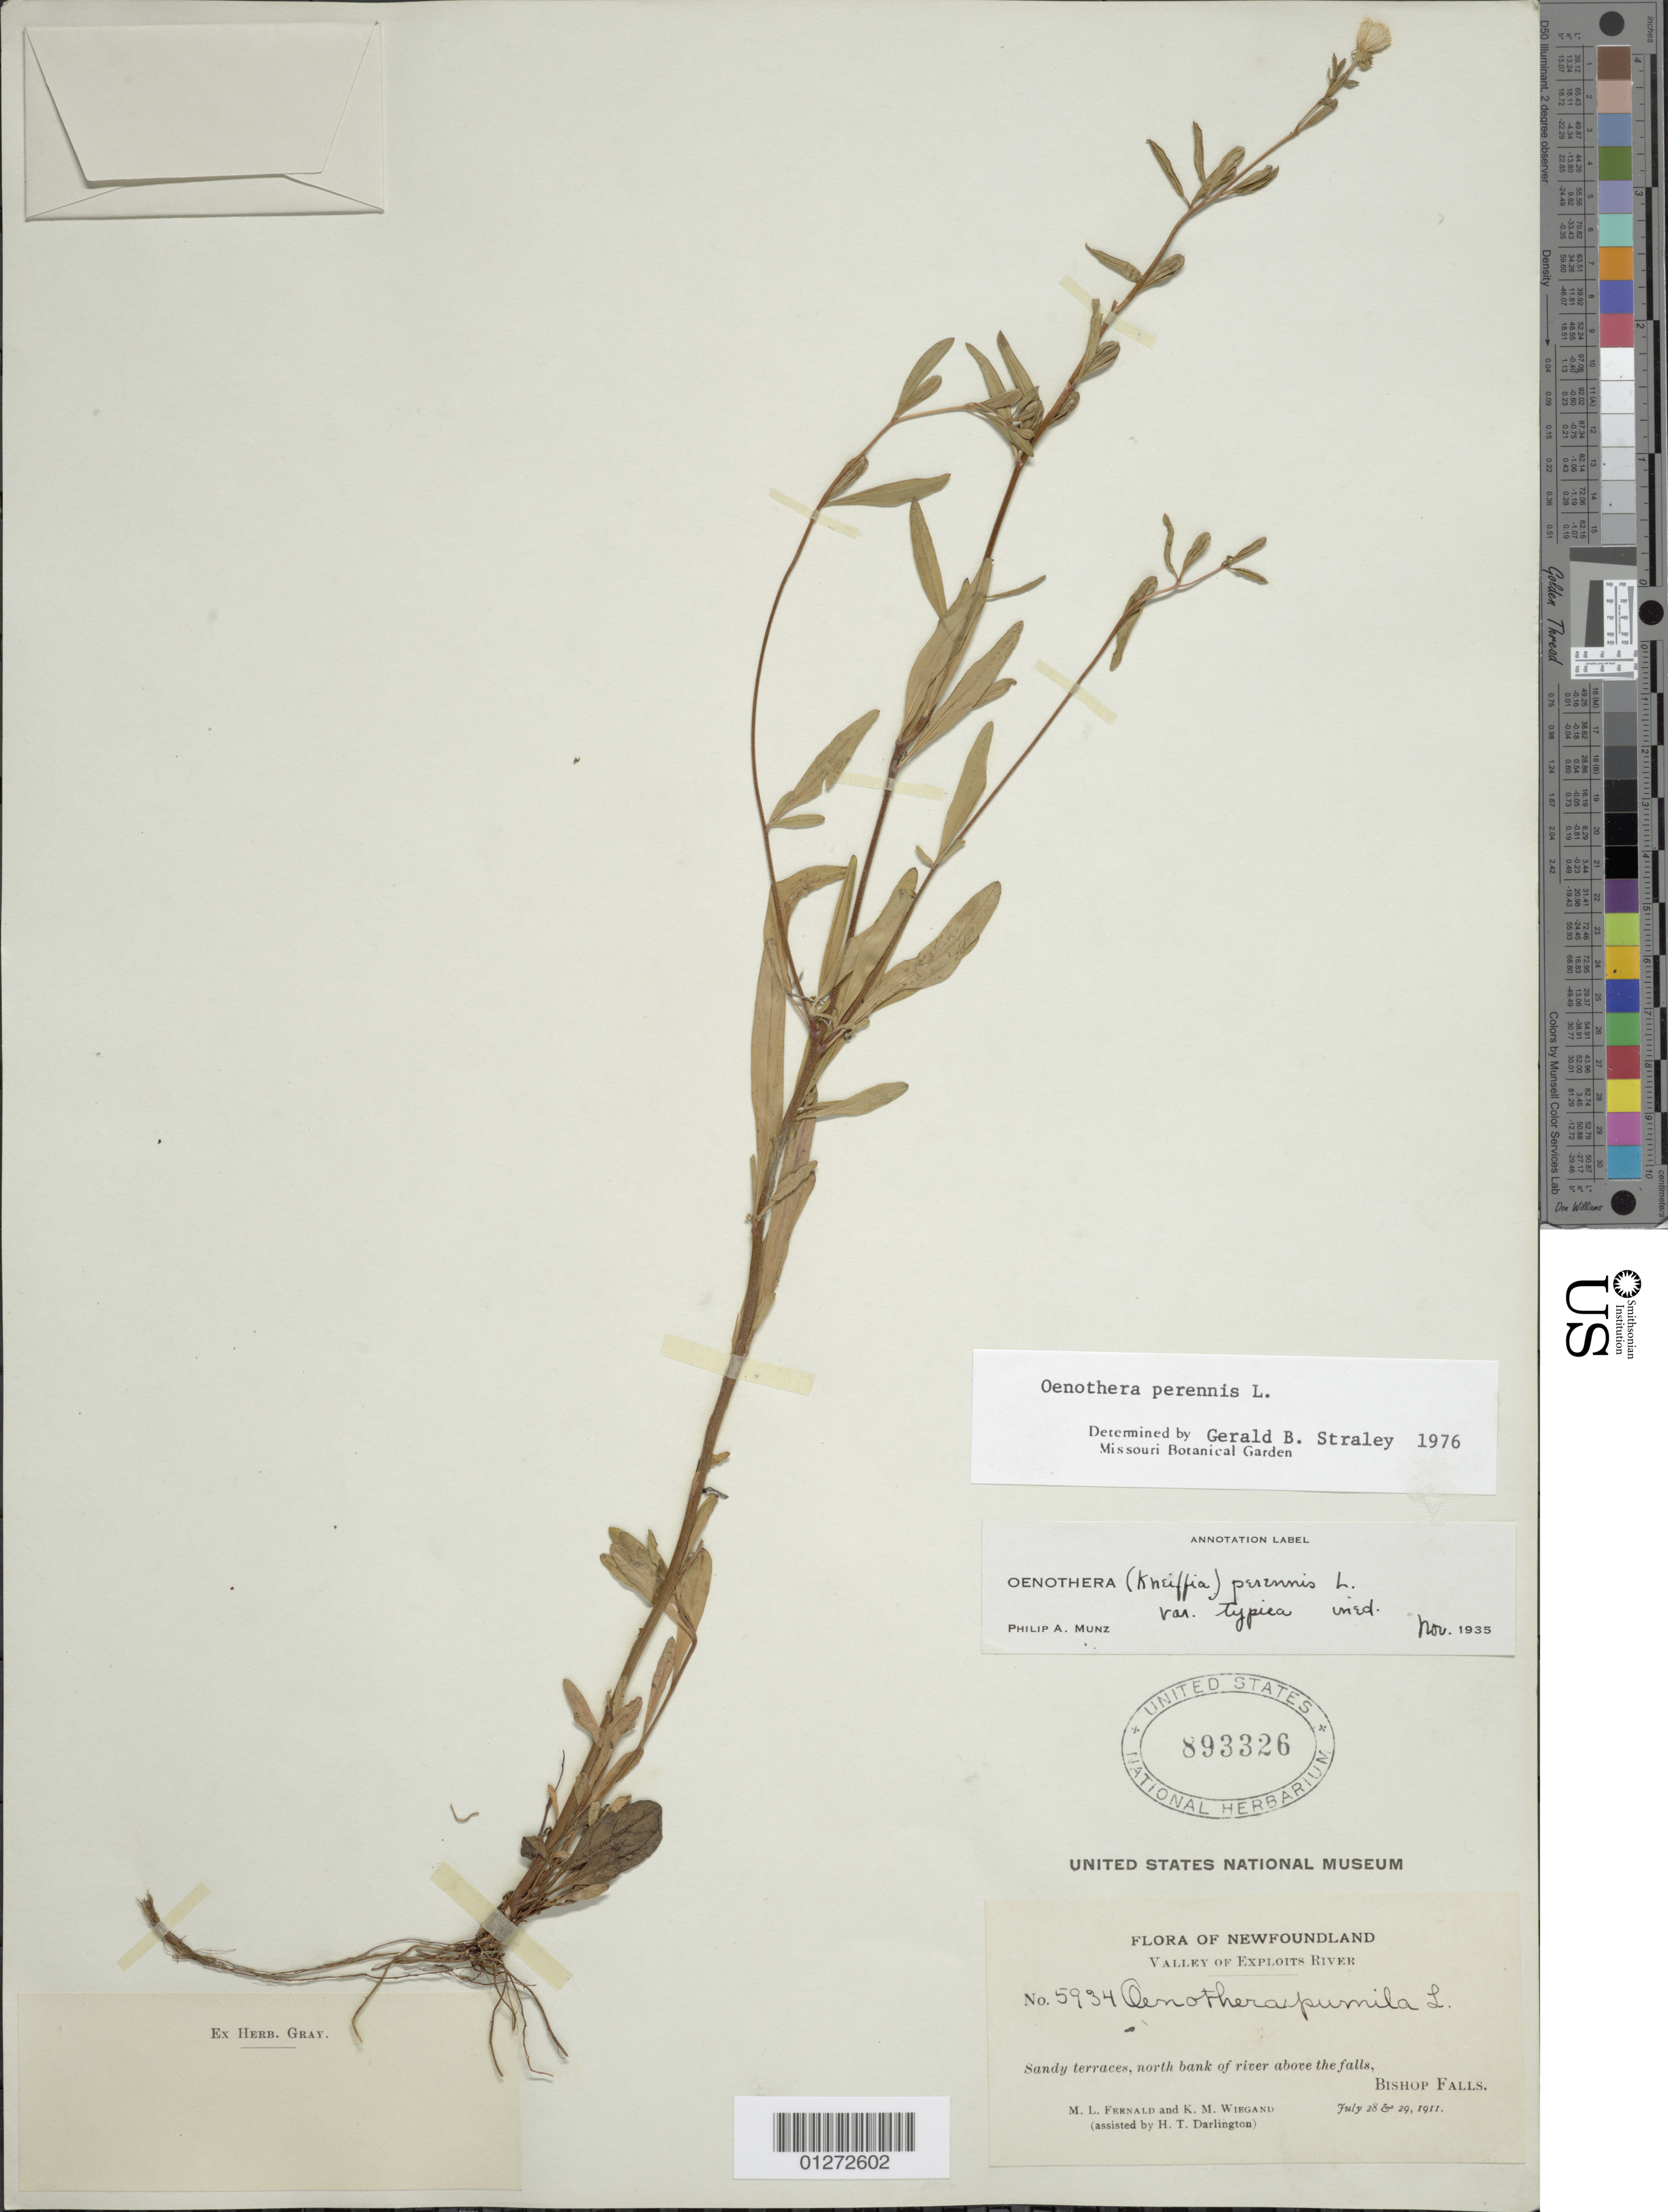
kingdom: Plantae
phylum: Tracheophyta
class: Magnoliopsida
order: Myrtales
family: Onagraceae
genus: Oenothera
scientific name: Oenothera perennis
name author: L.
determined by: Straley, G. B.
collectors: M. L. Fernald, K. M. Wiegand & H. Darlington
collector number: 5934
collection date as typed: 28 Jul 1911 and 29 Jul 1911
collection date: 1911-07-28,1911-07-29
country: Canada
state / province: Newfoundland and Labrador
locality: Valley of Exploits River, Bishop Falls, north bank of river above the falls.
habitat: Sandy terraces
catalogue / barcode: US 893326